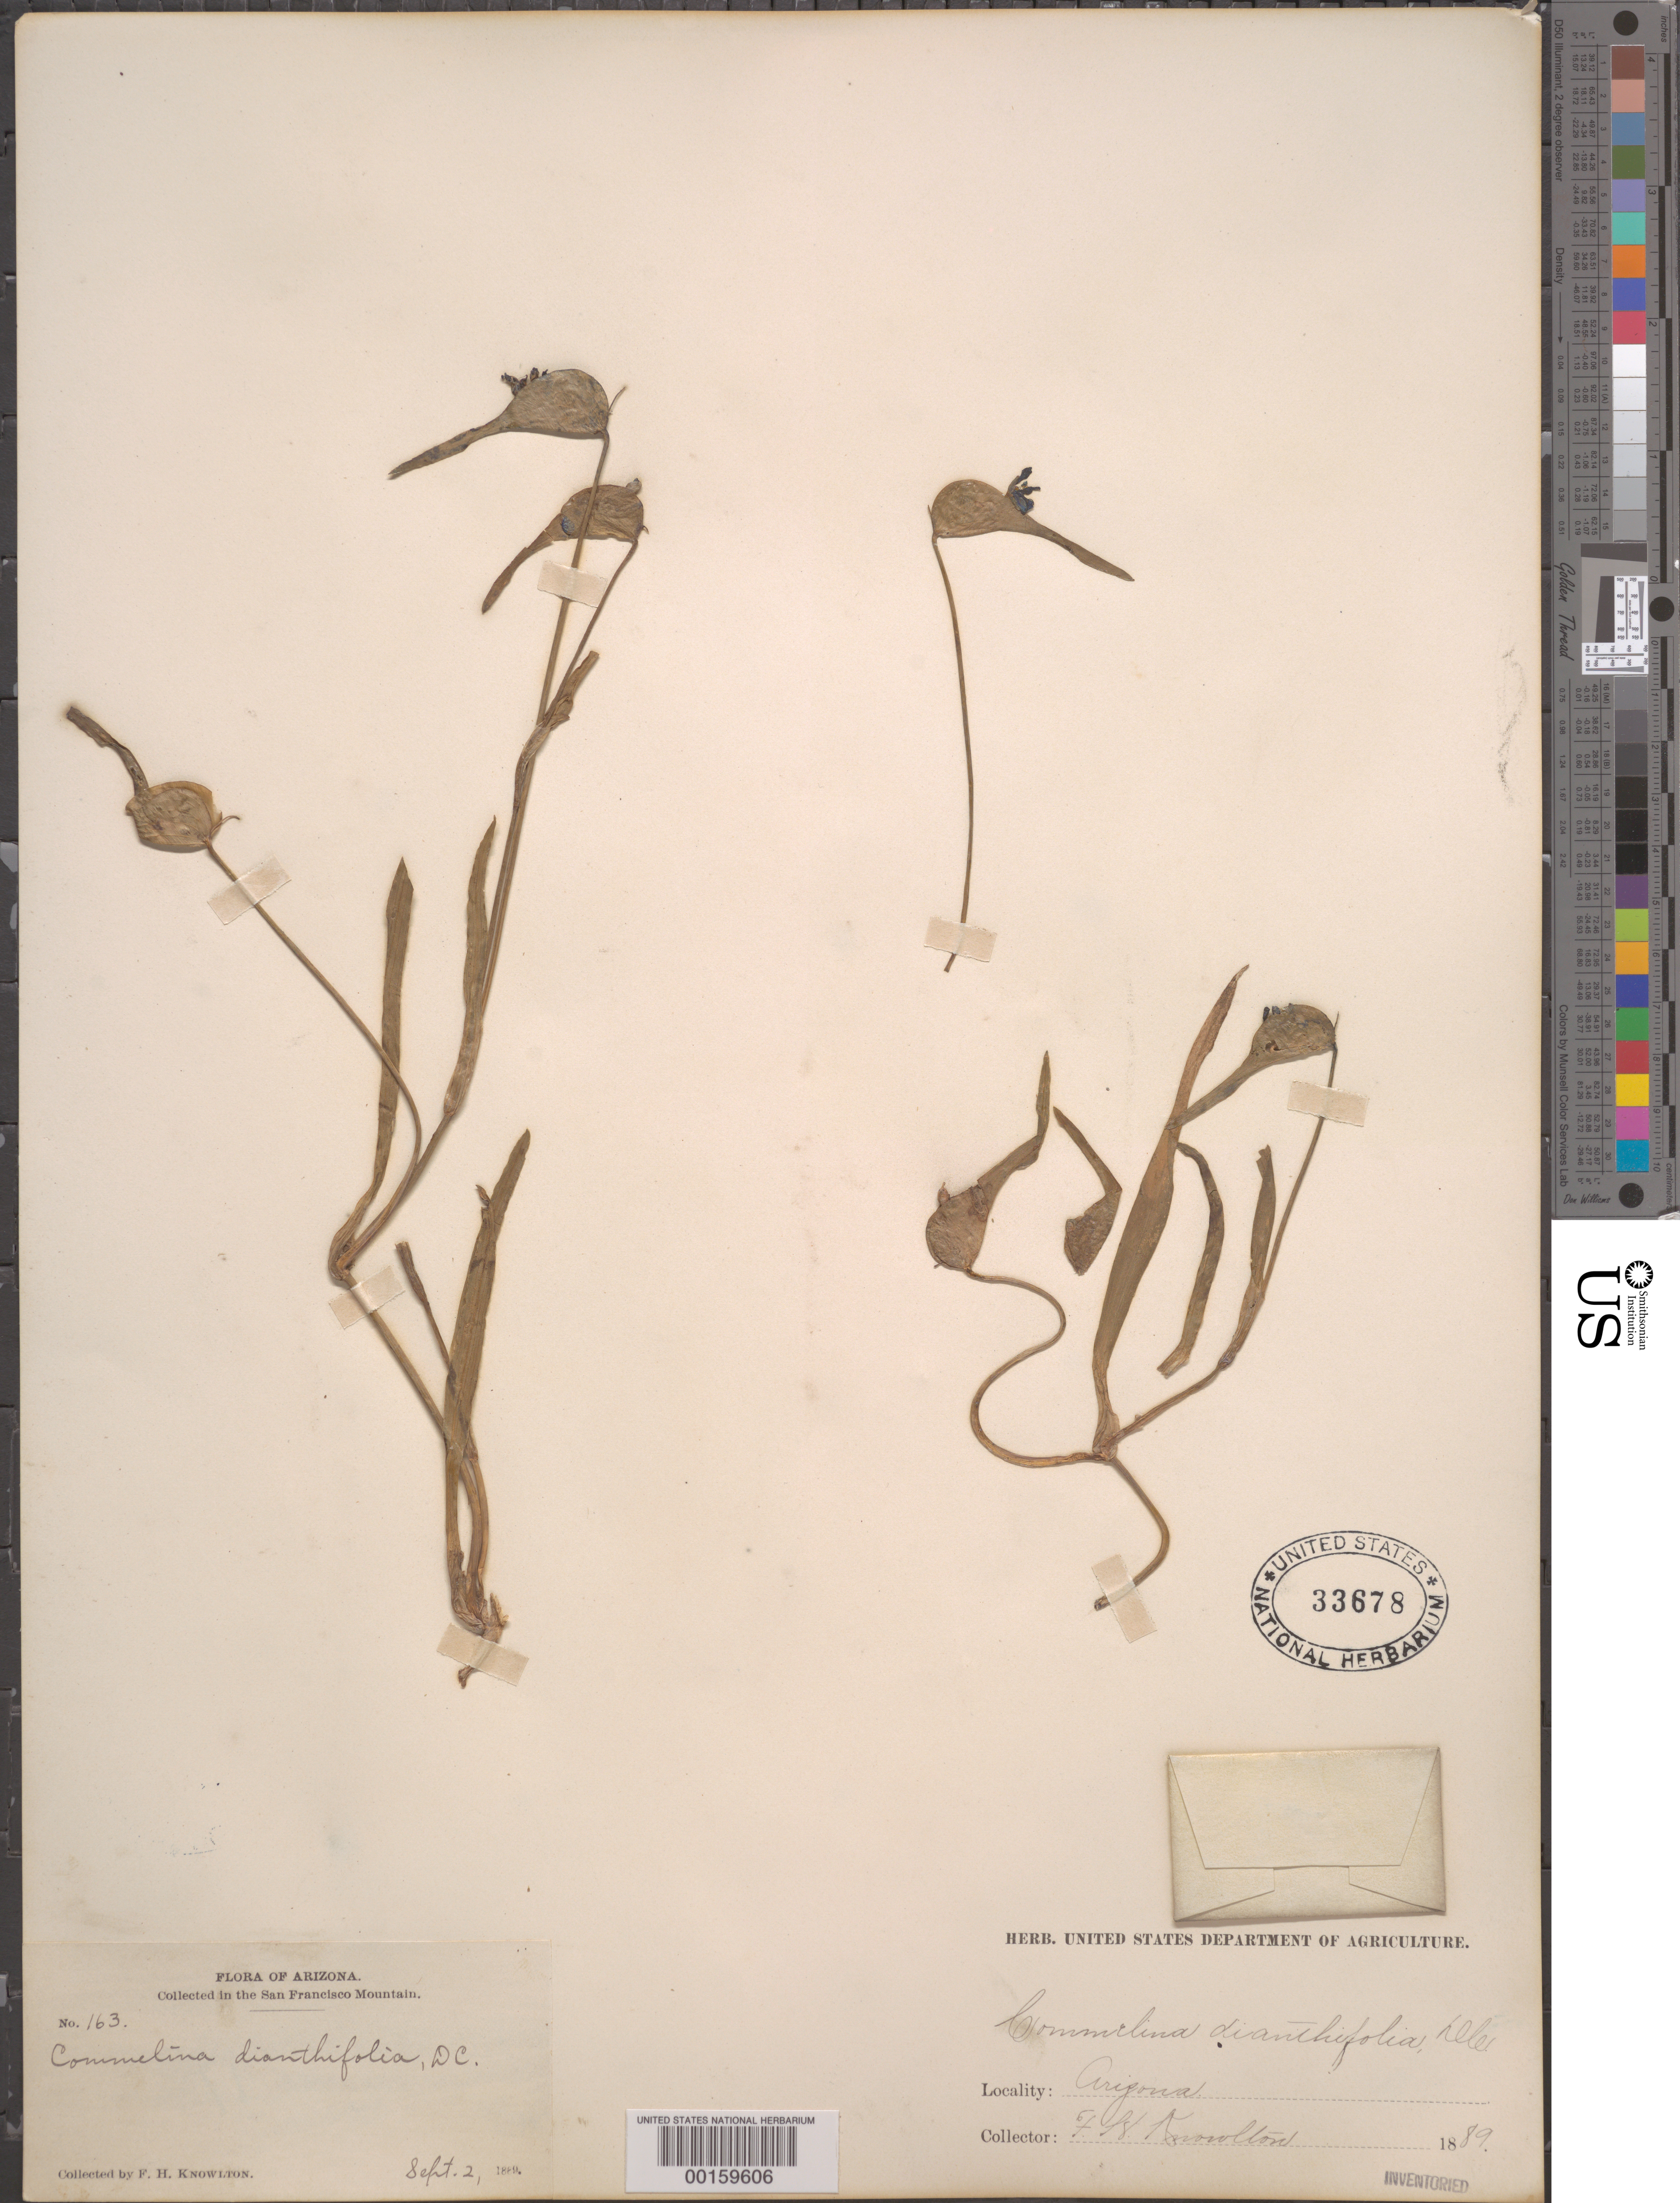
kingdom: Plantae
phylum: Tracheophyta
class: Liliopsida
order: Commelinales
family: Commelinaceae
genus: Commelina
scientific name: Commelina dianthifolia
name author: Redouté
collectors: F. H. Knowlton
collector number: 163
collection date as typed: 02 Sep 1889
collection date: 1889-09-02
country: United States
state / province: Arizona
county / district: Coconino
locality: San francisco mt.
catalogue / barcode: US 33678